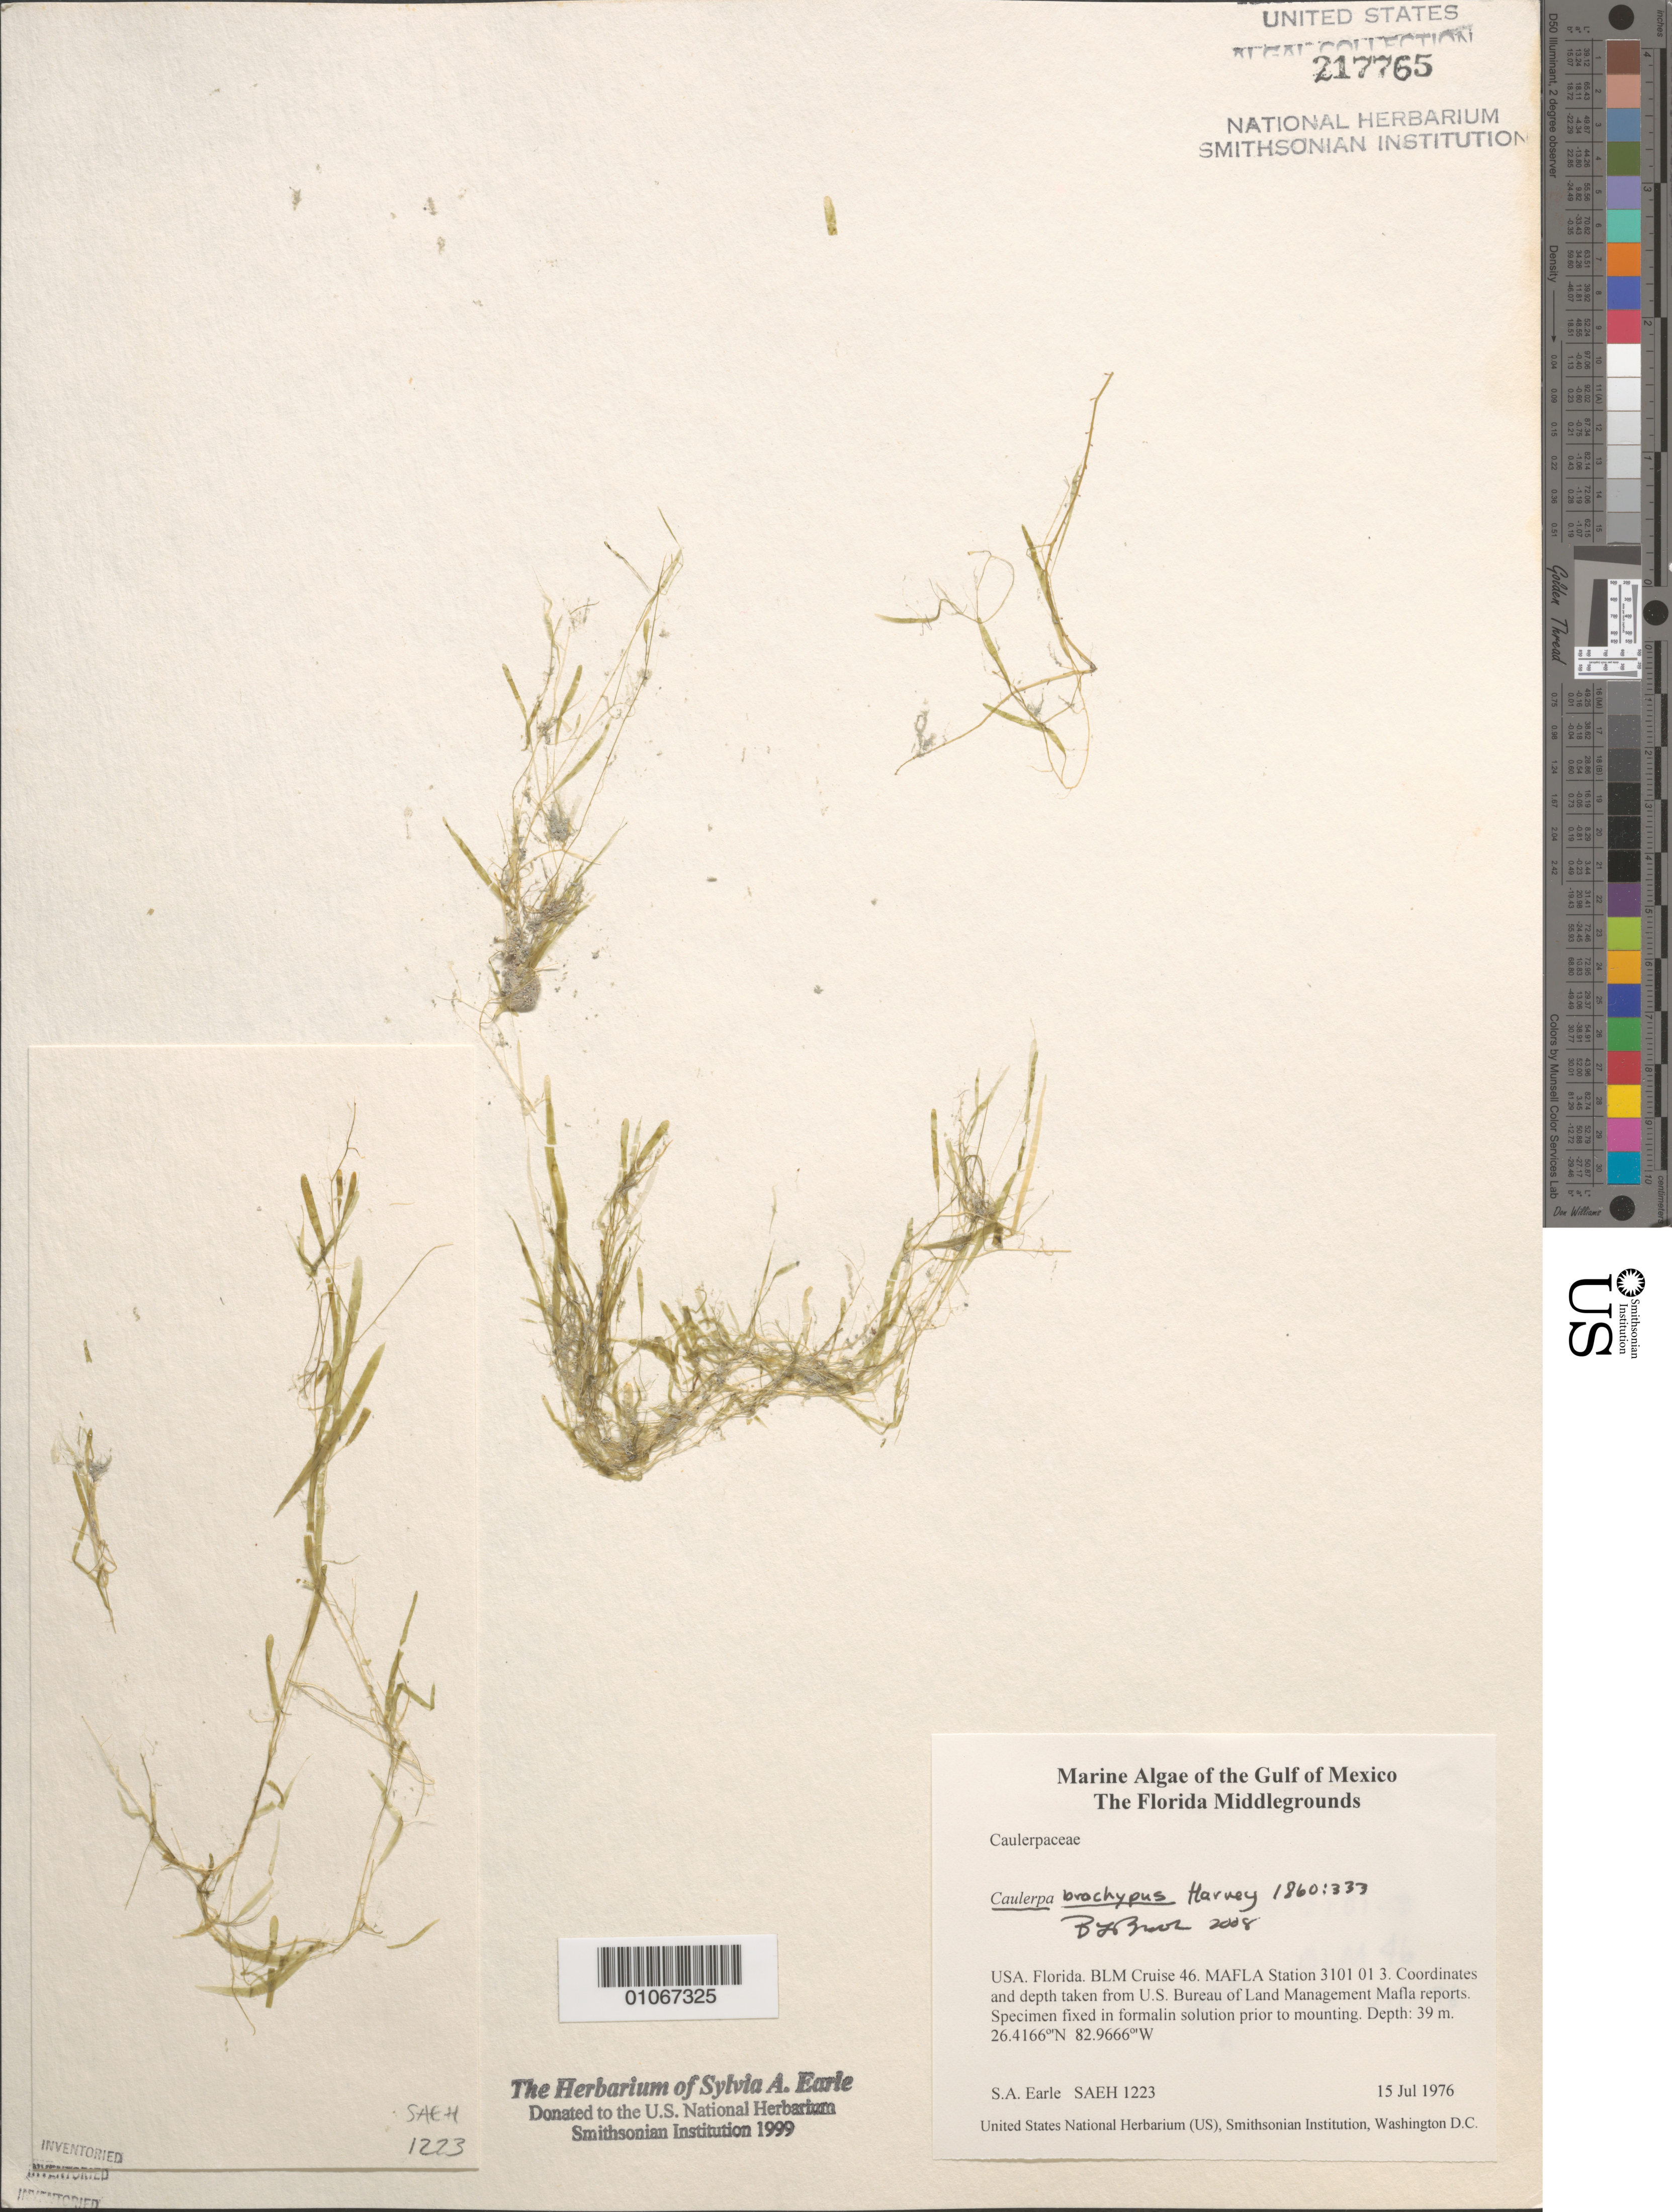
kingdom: Plantae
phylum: Chlorophyta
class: Ulvophyceae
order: Bryopsidales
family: Caulerpaceae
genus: Caulerpa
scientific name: Caulerpa brachypus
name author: Harv.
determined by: Brooks, B. L., (BOT), Smithsonian Institution - National Museum of Natural History (UNITED STATES)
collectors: S. A. Earle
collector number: SAEH 1223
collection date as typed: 15 Jul 1976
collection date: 1976-07-15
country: United States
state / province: Florida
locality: Gulf of Mexico, Florida Middle Grounds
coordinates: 26.4166 N, 82.9666 W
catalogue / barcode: US 217765